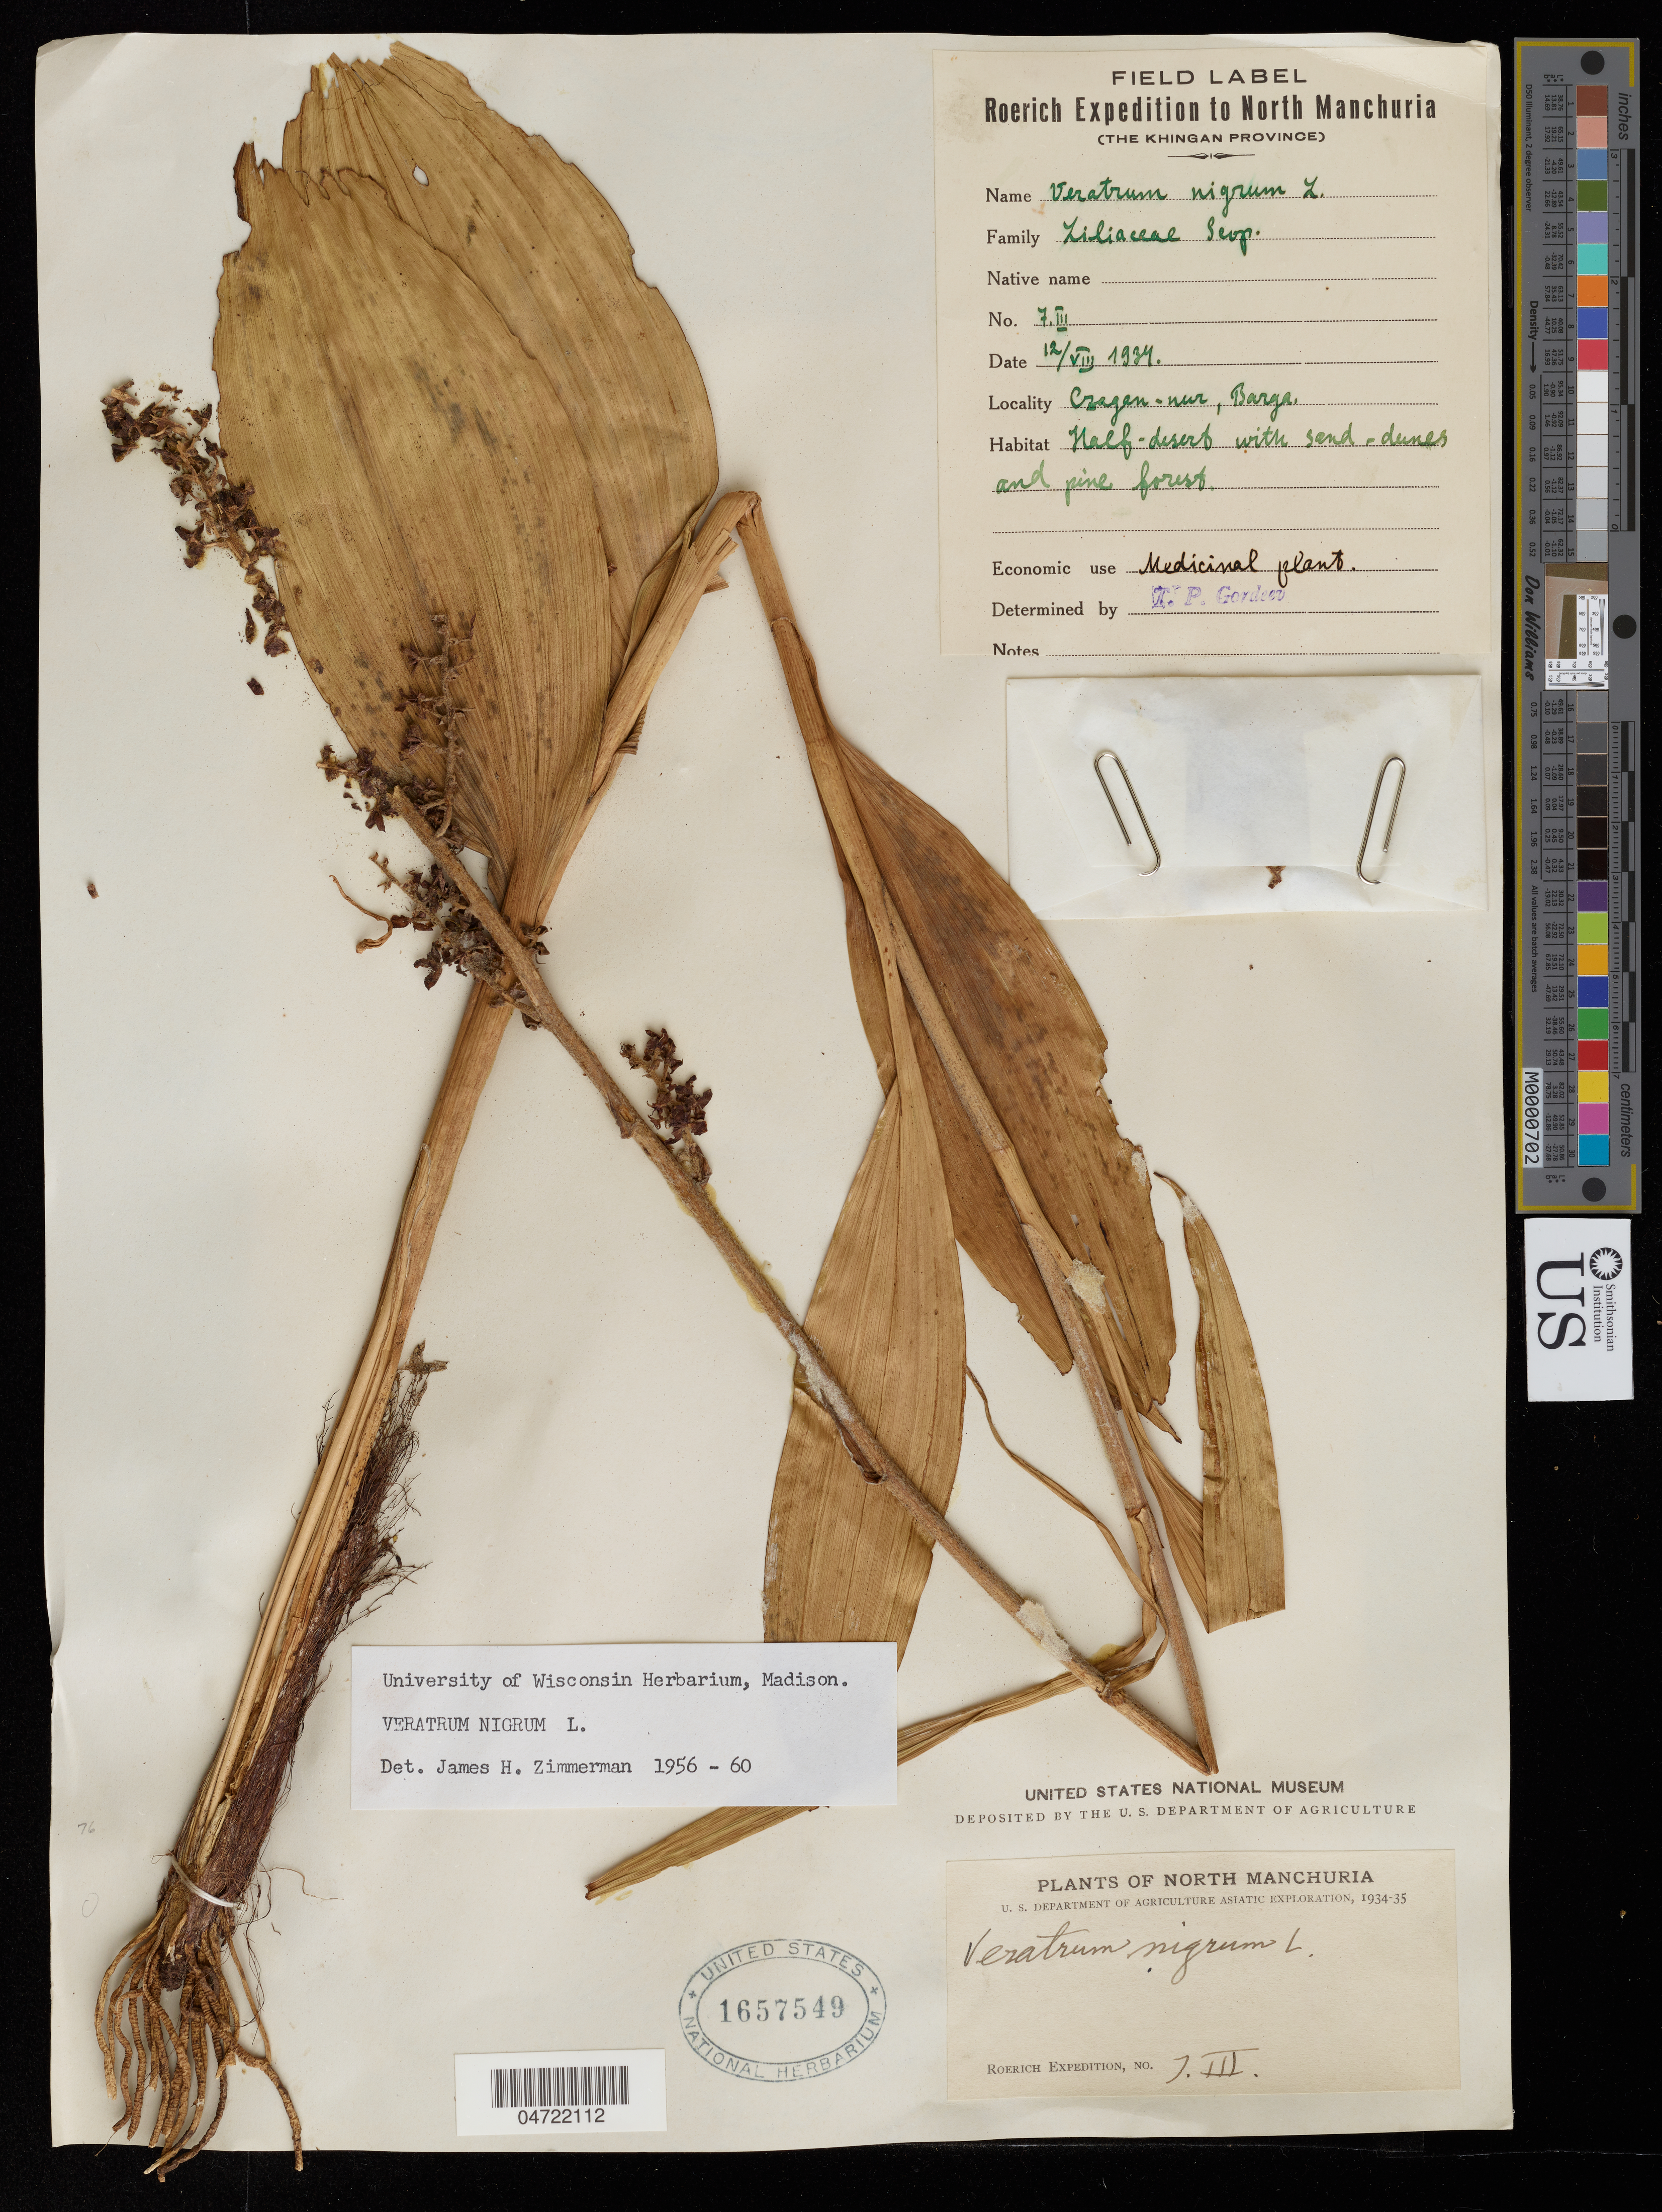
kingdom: Plantae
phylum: Tracheophyta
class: Liliopsida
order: Liliales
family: Melanthiaceae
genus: Veratrum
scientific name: Veratrum nigrum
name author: L.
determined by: Zimmerman, James Hall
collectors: Roerich Expedition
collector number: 7.III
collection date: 1934/1935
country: China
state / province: Manchuria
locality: Japan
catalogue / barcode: US 1657549